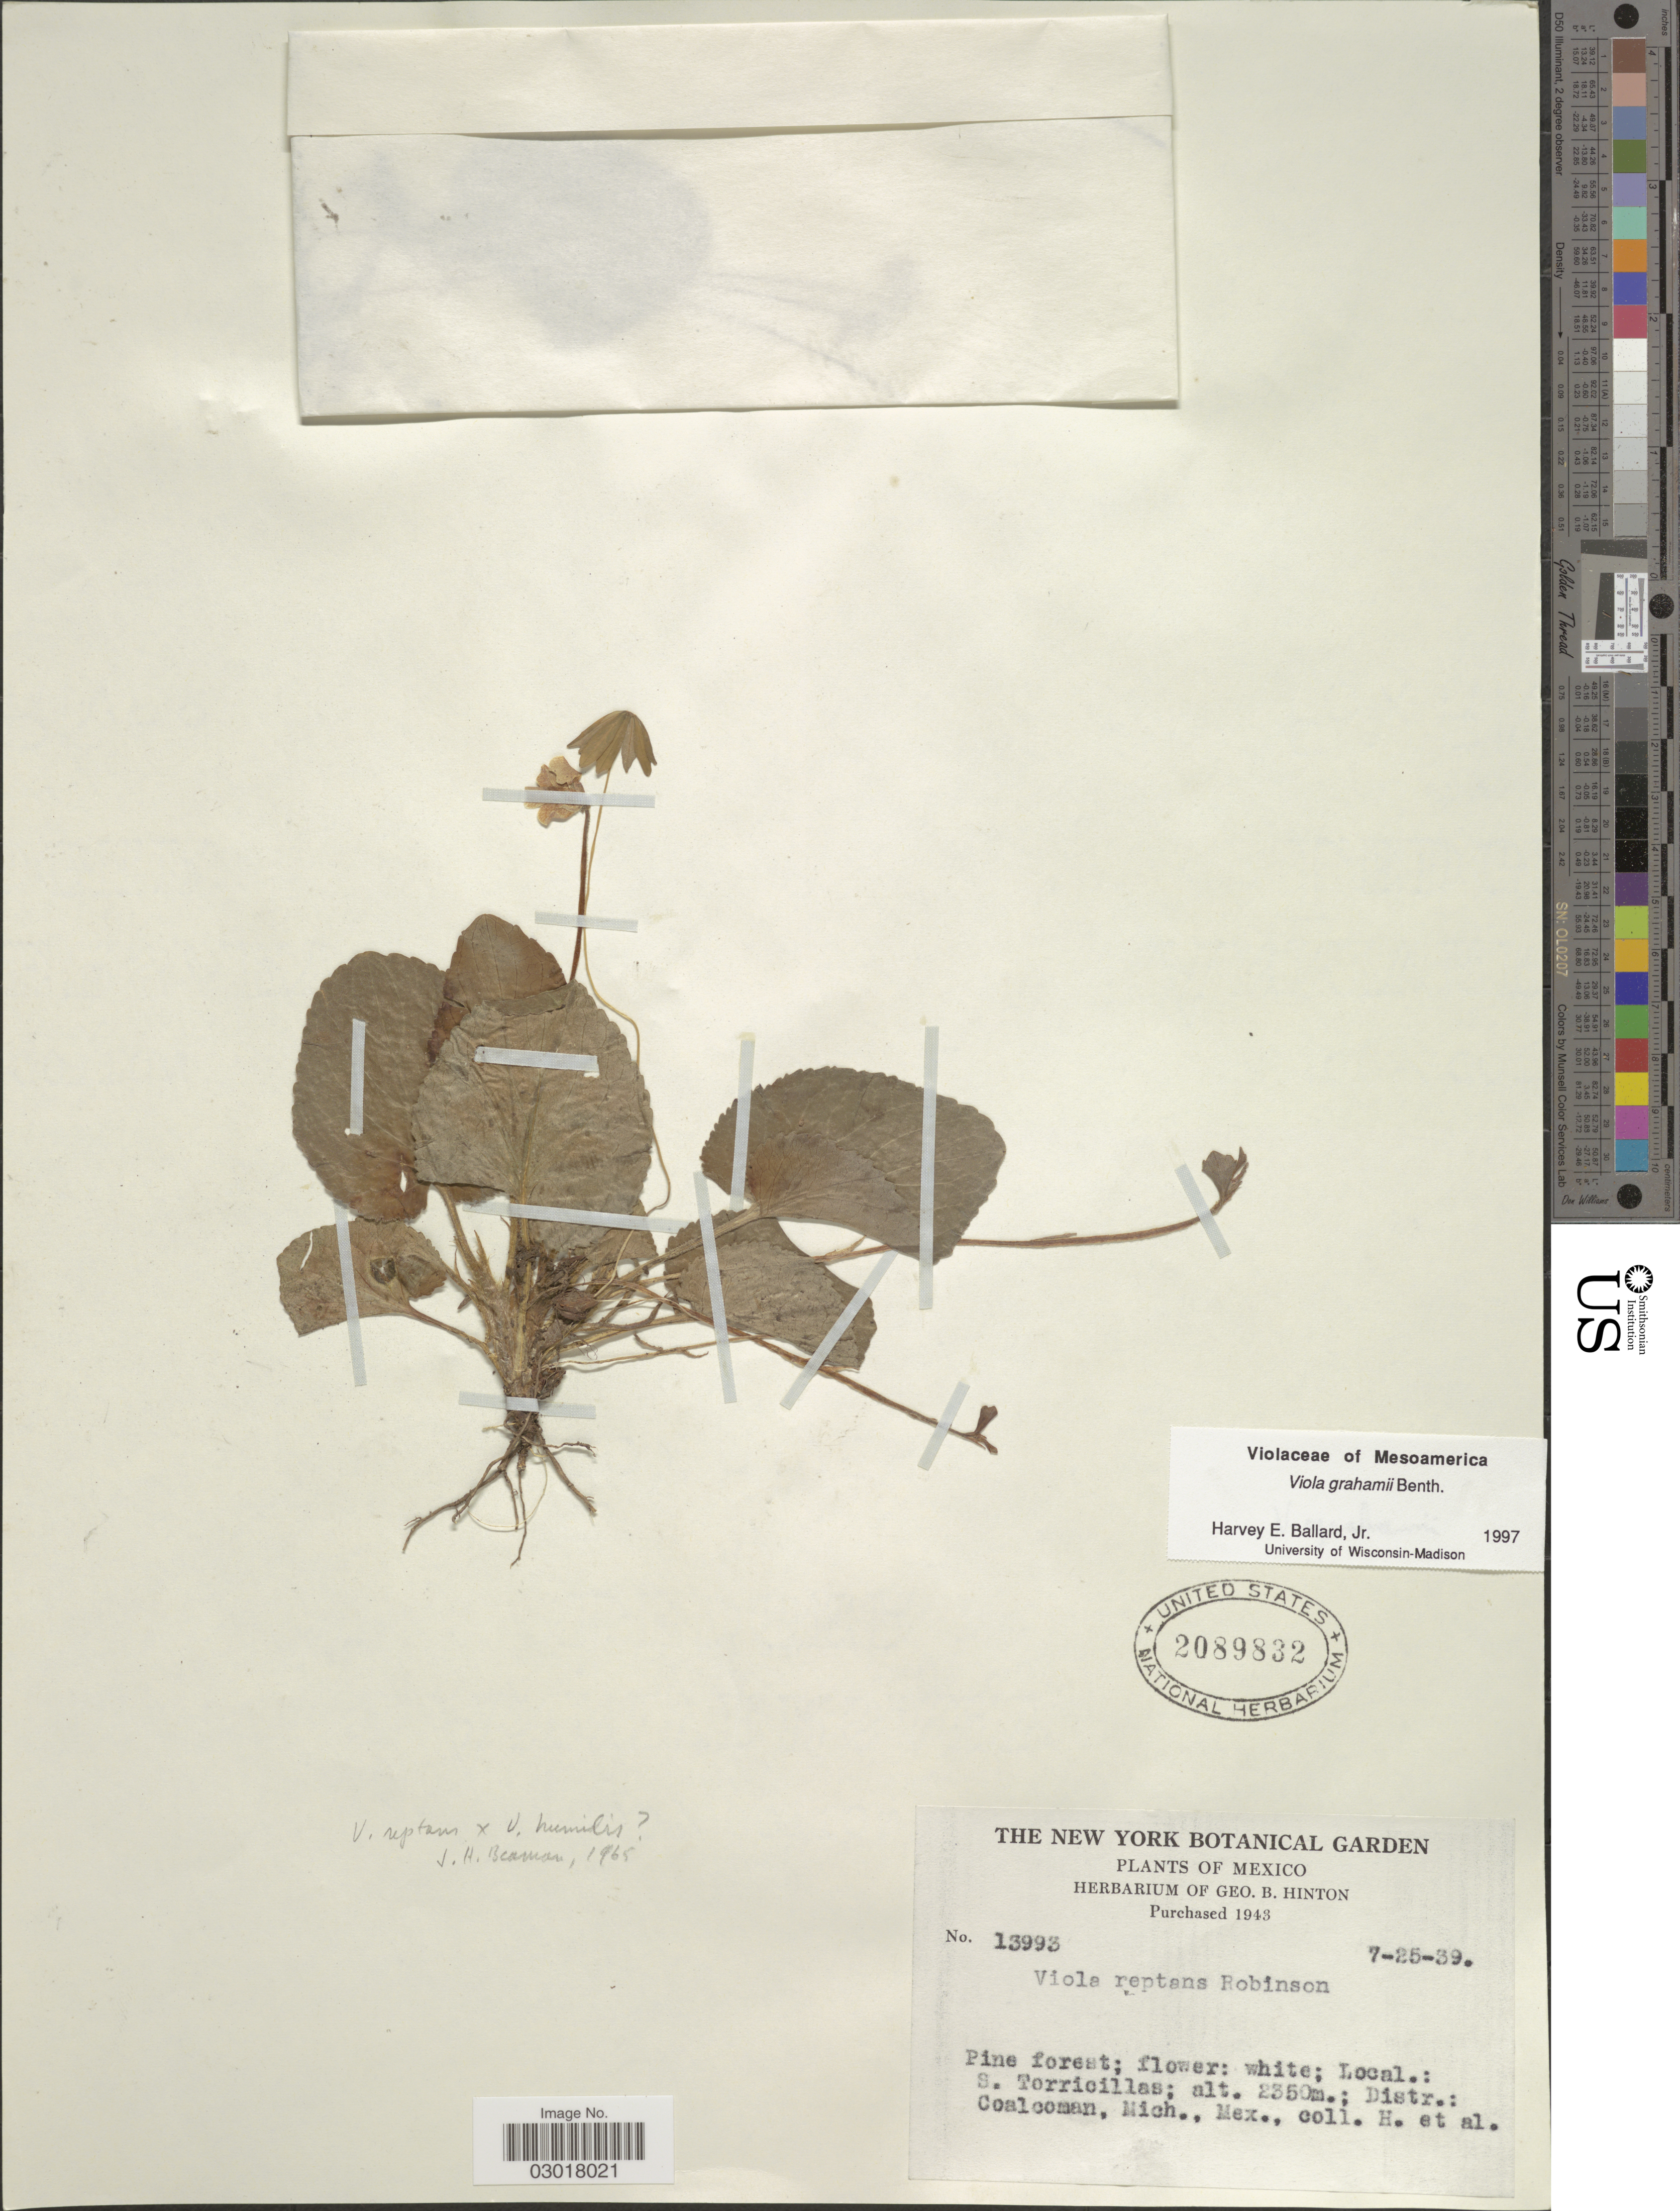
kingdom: Plantae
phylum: Tracheophyta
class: Magnoliopsida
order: Malpighiales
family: Violaceae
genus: Viola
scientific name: Viola grahamii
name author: Benth.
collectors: G. B. Hinton & et al.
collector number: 13993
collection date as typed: Transcribed d/m/y: 25/7/39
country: Mexico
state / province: Michoacán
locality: S. Torricillas. Distr.: Coalcoman.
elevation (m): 2350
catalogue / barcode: US 2089832